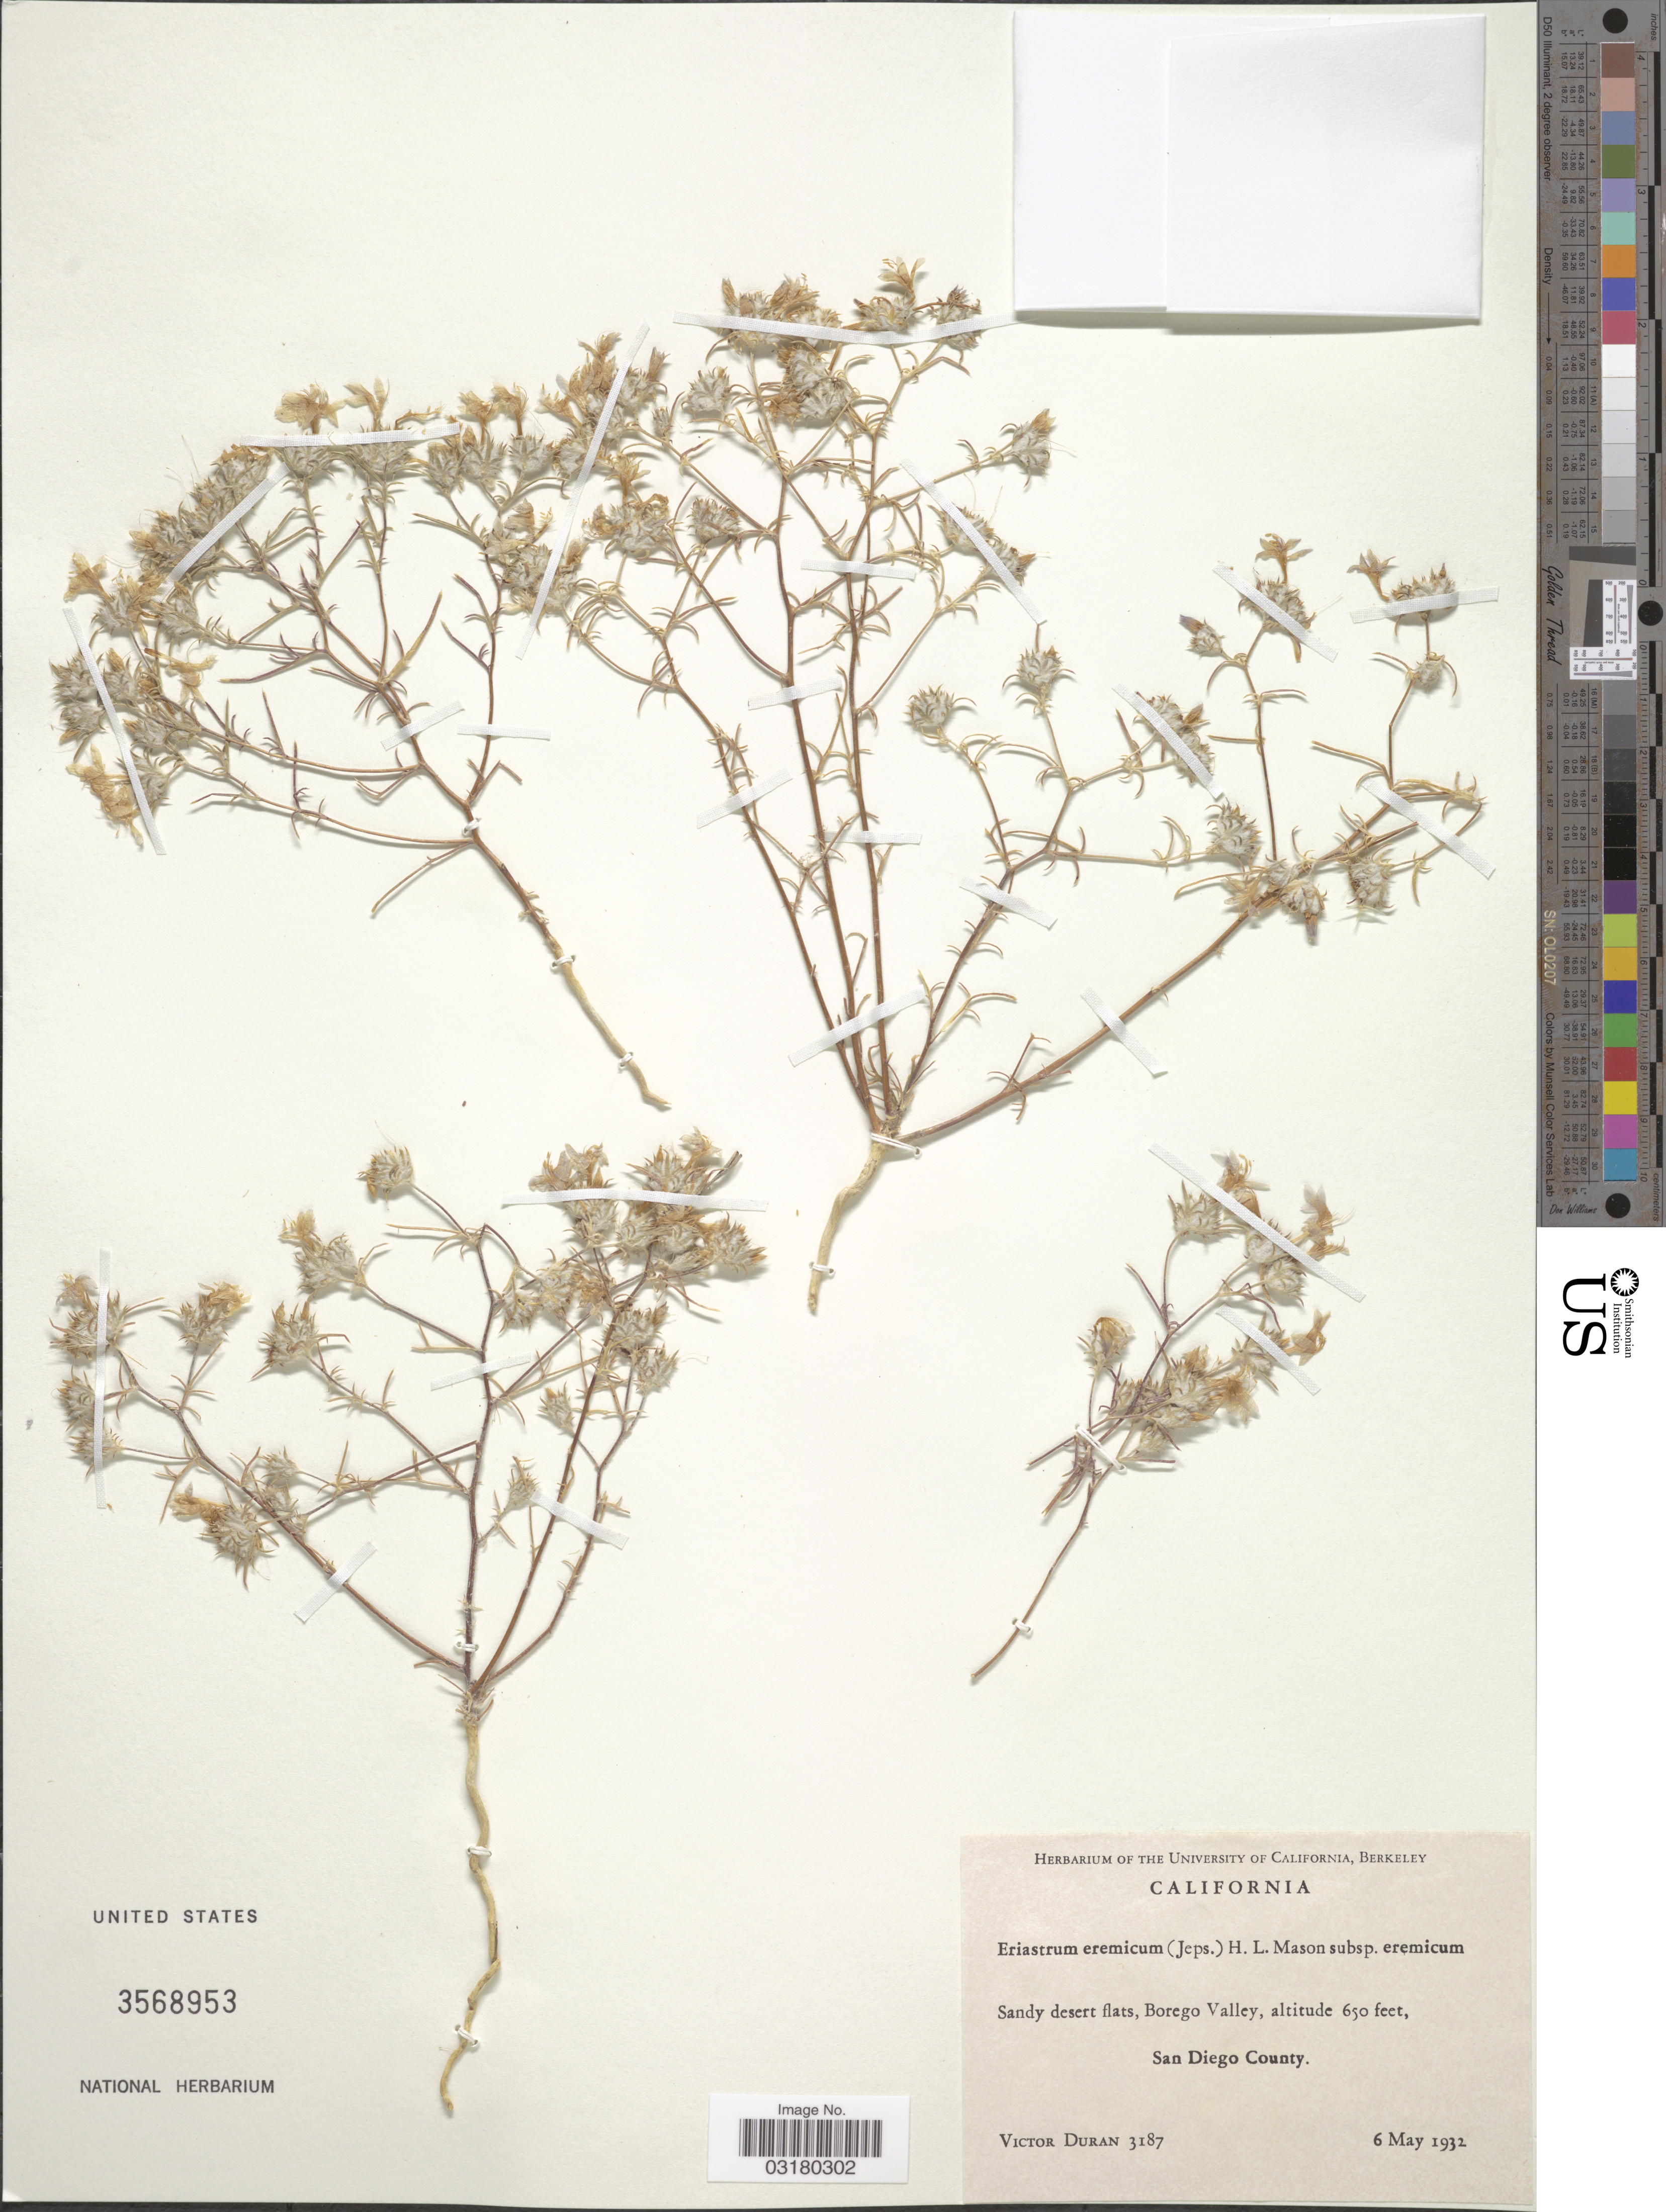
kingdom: Plantae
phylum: Tracheophyta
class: Magnoliopsida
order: Ericales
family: Polemoniaceae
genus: Eriastrum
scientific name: Eriastrum eremicum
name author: (Jeps.) H. Mason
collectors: V. Duran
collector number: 3187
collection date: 1932-05-06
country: United States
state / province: California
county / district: San Diego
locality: Borego Valley, San Diego County.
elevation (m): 198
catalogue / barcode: US 3568953